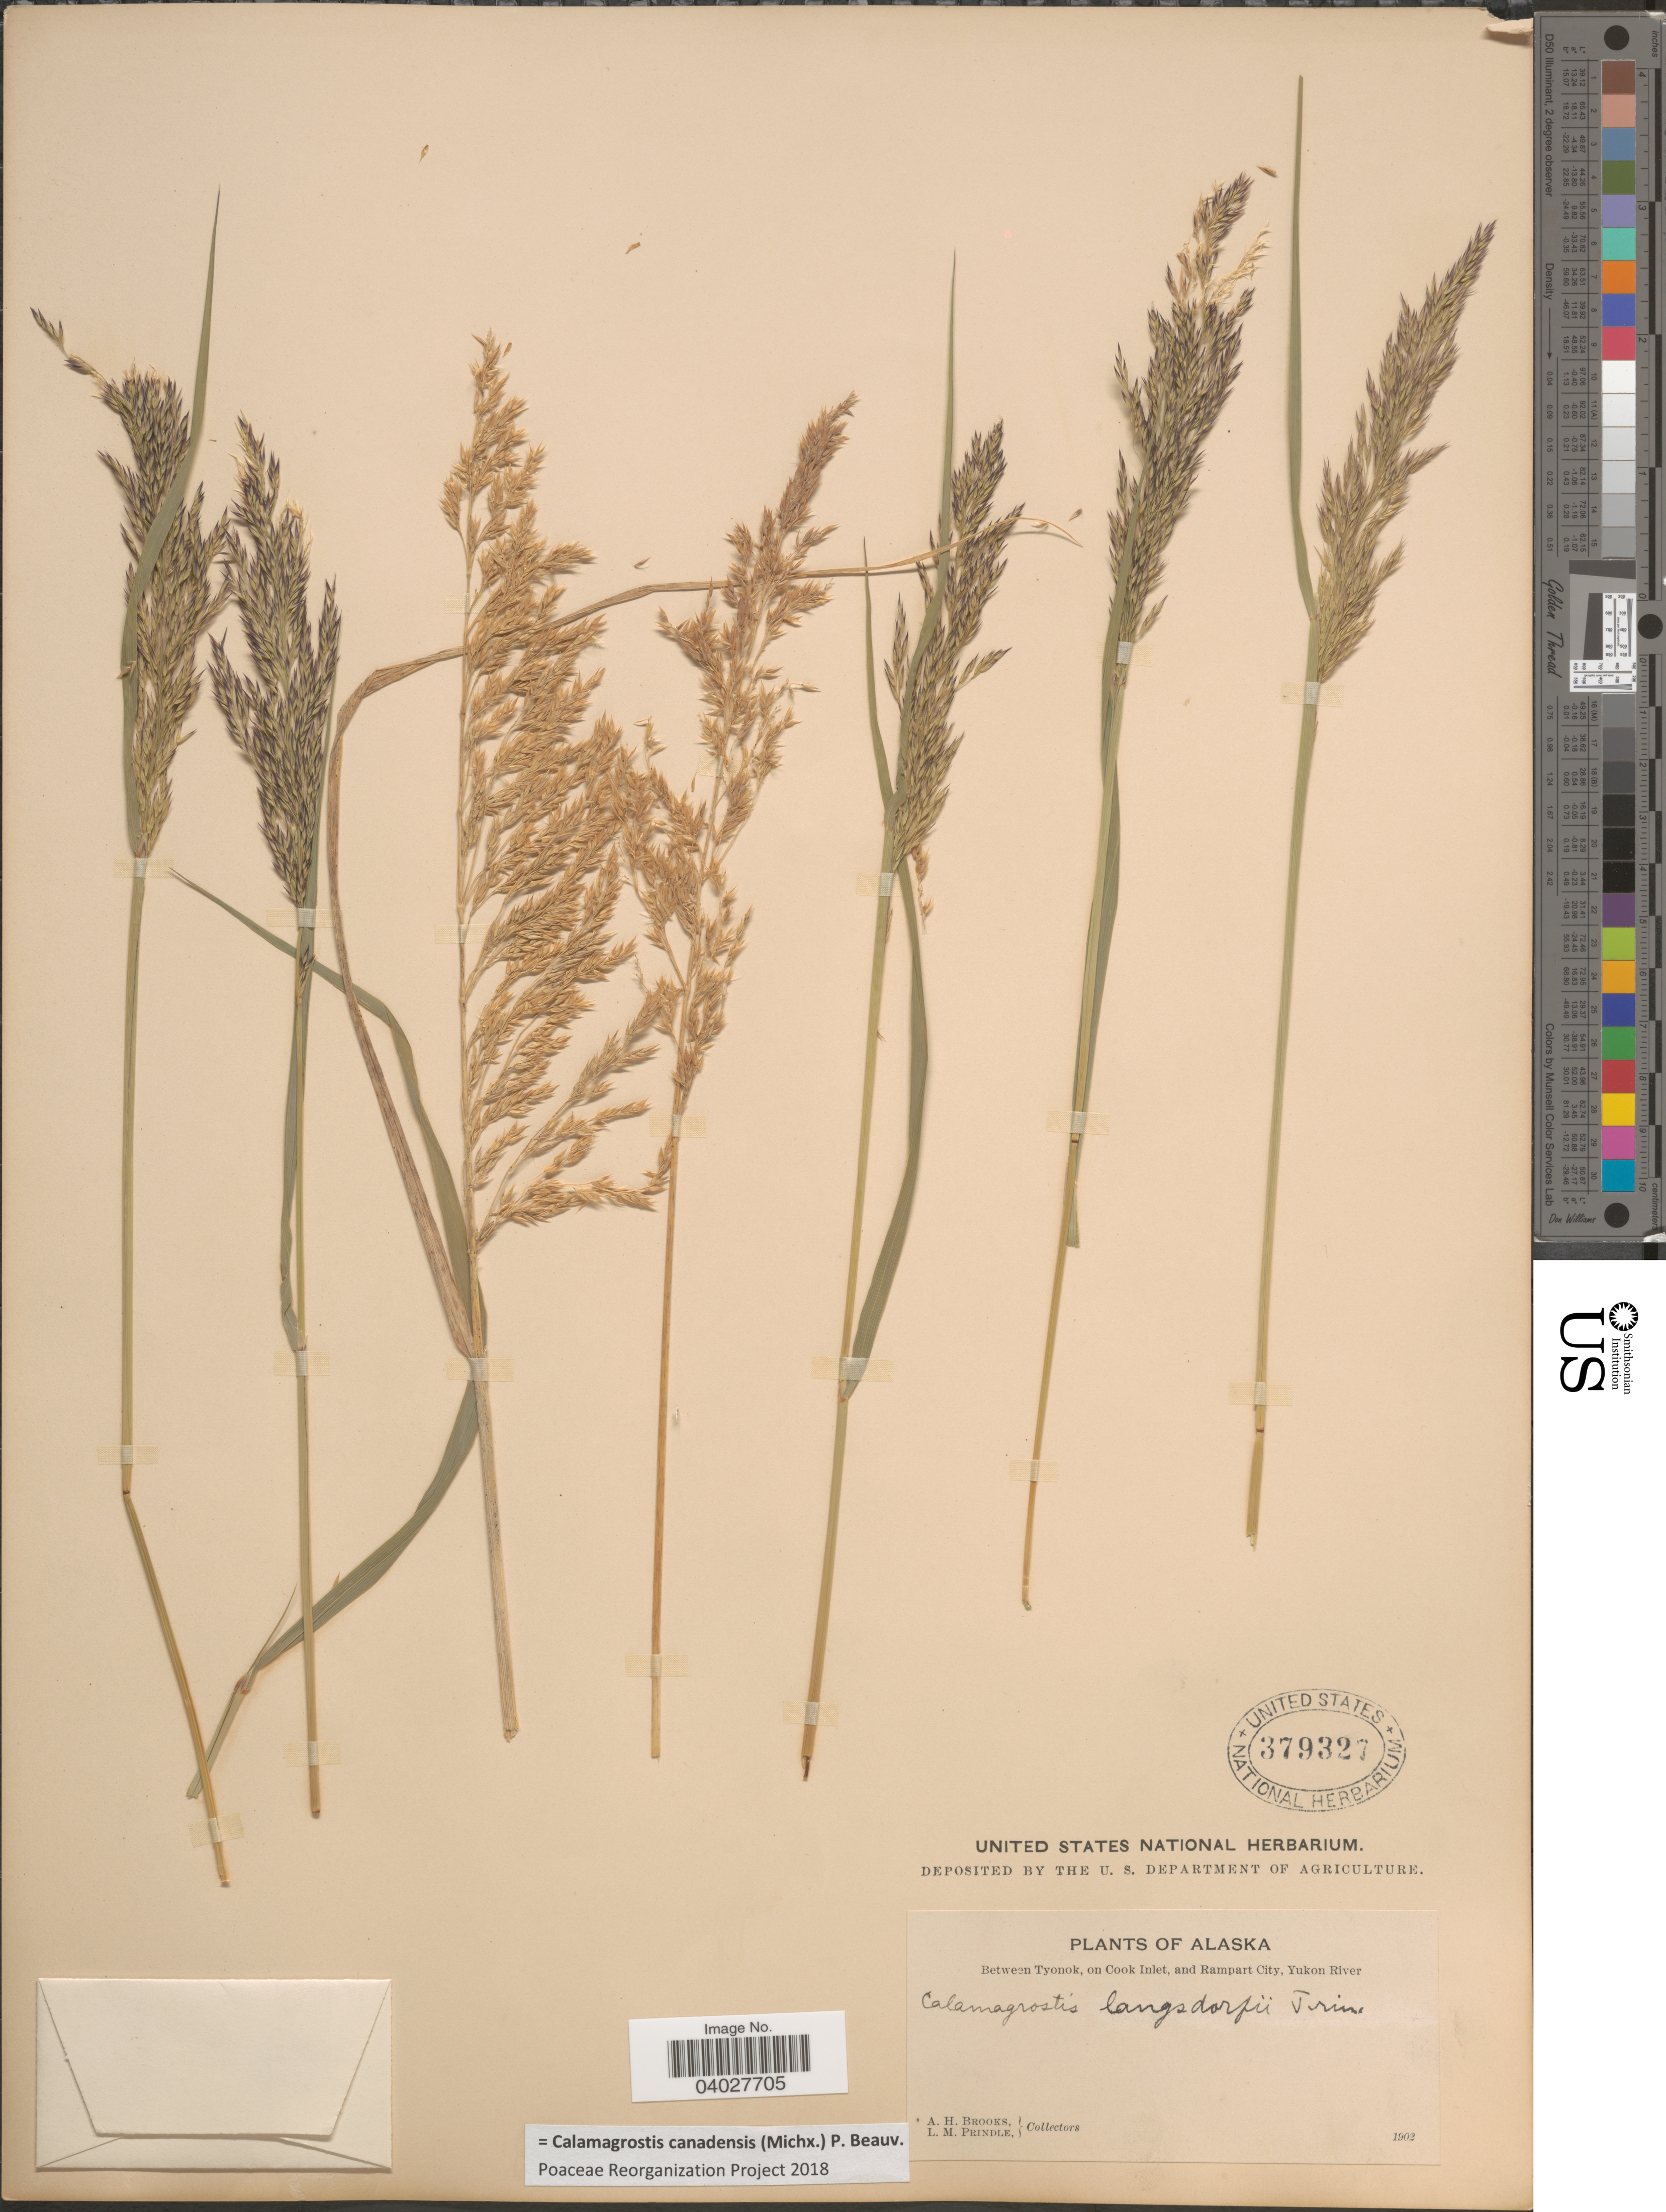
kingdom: Plantae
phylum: Tracheophyta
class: Liliopsida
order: Poales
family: Poaceae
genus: Calamagrostis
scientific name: Calamagrostis canadensis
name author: (Michx.) P. Beauv.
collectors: A. Brooks & L. Prindle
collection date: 1902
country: United States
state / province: Alaska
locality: Between Tyonok, on Cook Inlet, and Rampart City, Yukon River.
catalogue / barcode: US 379327